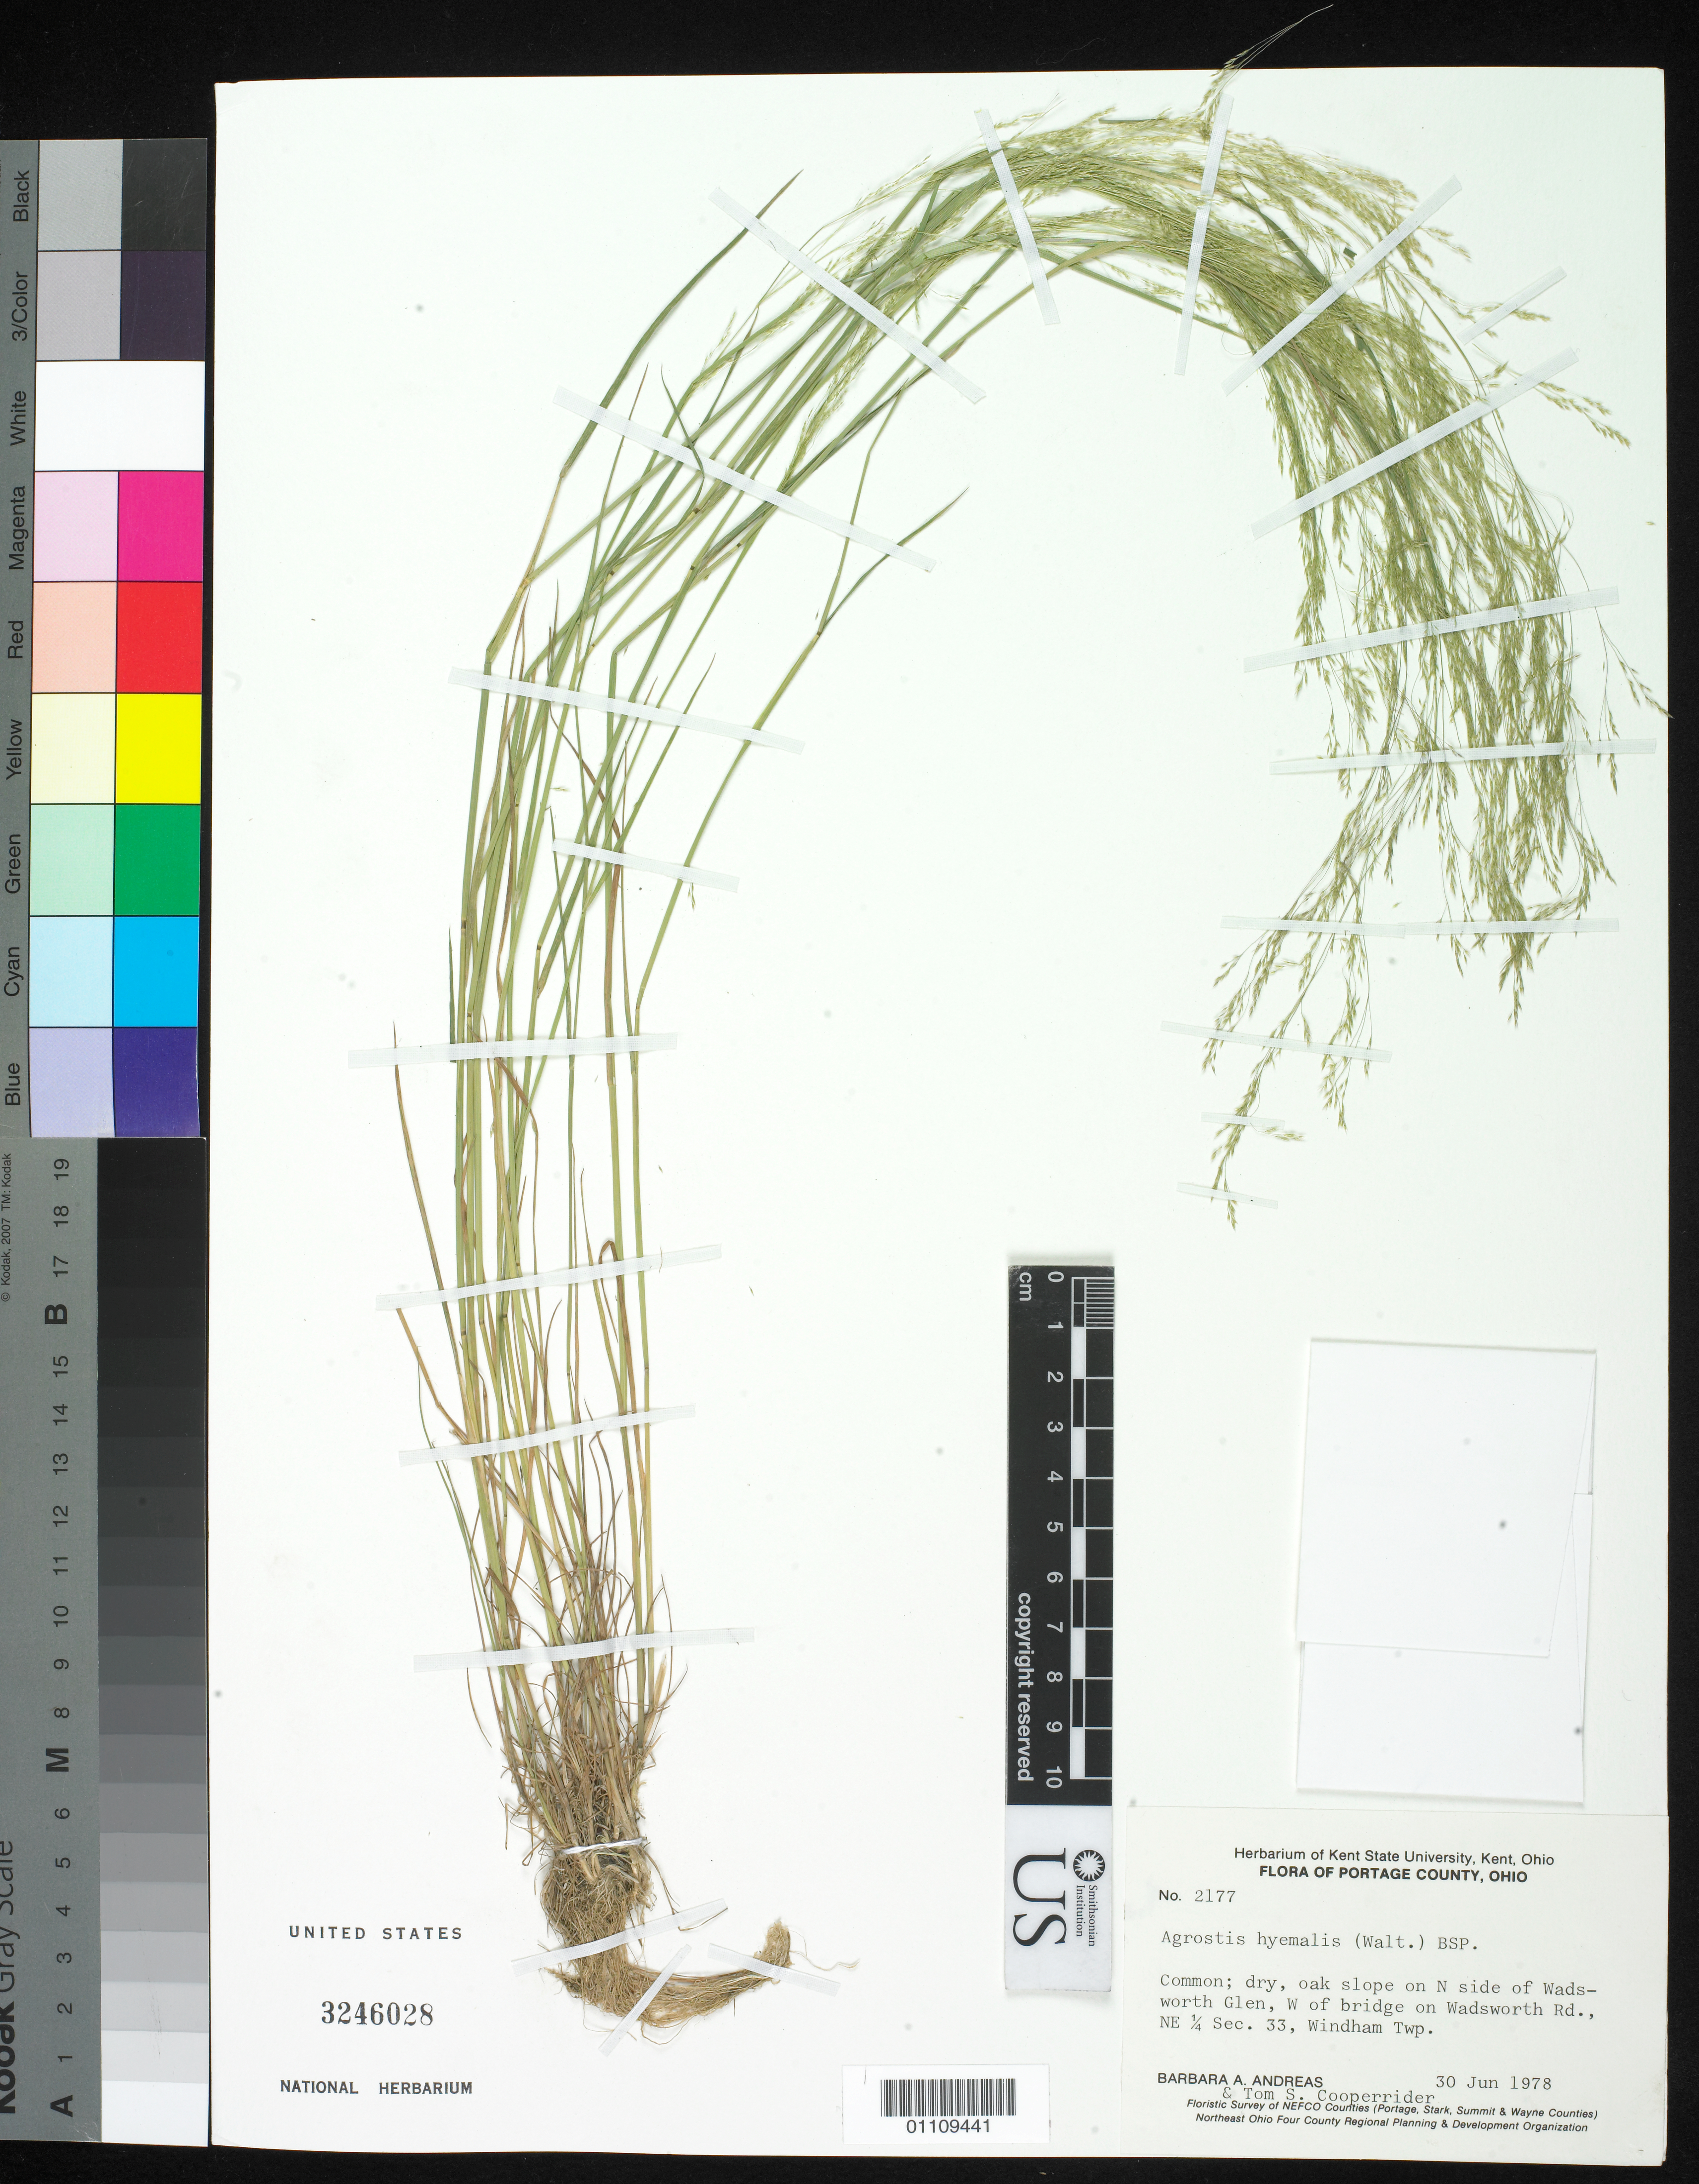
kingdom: Plantae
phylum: Tracheophyta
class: Liliopsida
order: Poales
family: Poaceae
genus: Agrostis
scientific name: Agrostis hyemalis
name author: (Walter) Britton et al.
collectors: B. A. Andreas & T. S. Cooperrider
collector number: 2177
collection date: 1978-06-30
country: United States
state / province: Ohio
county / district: Portage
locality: N side of Wadsworth Glen, W of bridge on Wadsworth Rd., NE 1/4 sec. 33, Windham Twp.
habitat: dry, oak slope.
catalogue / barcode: US 3246028